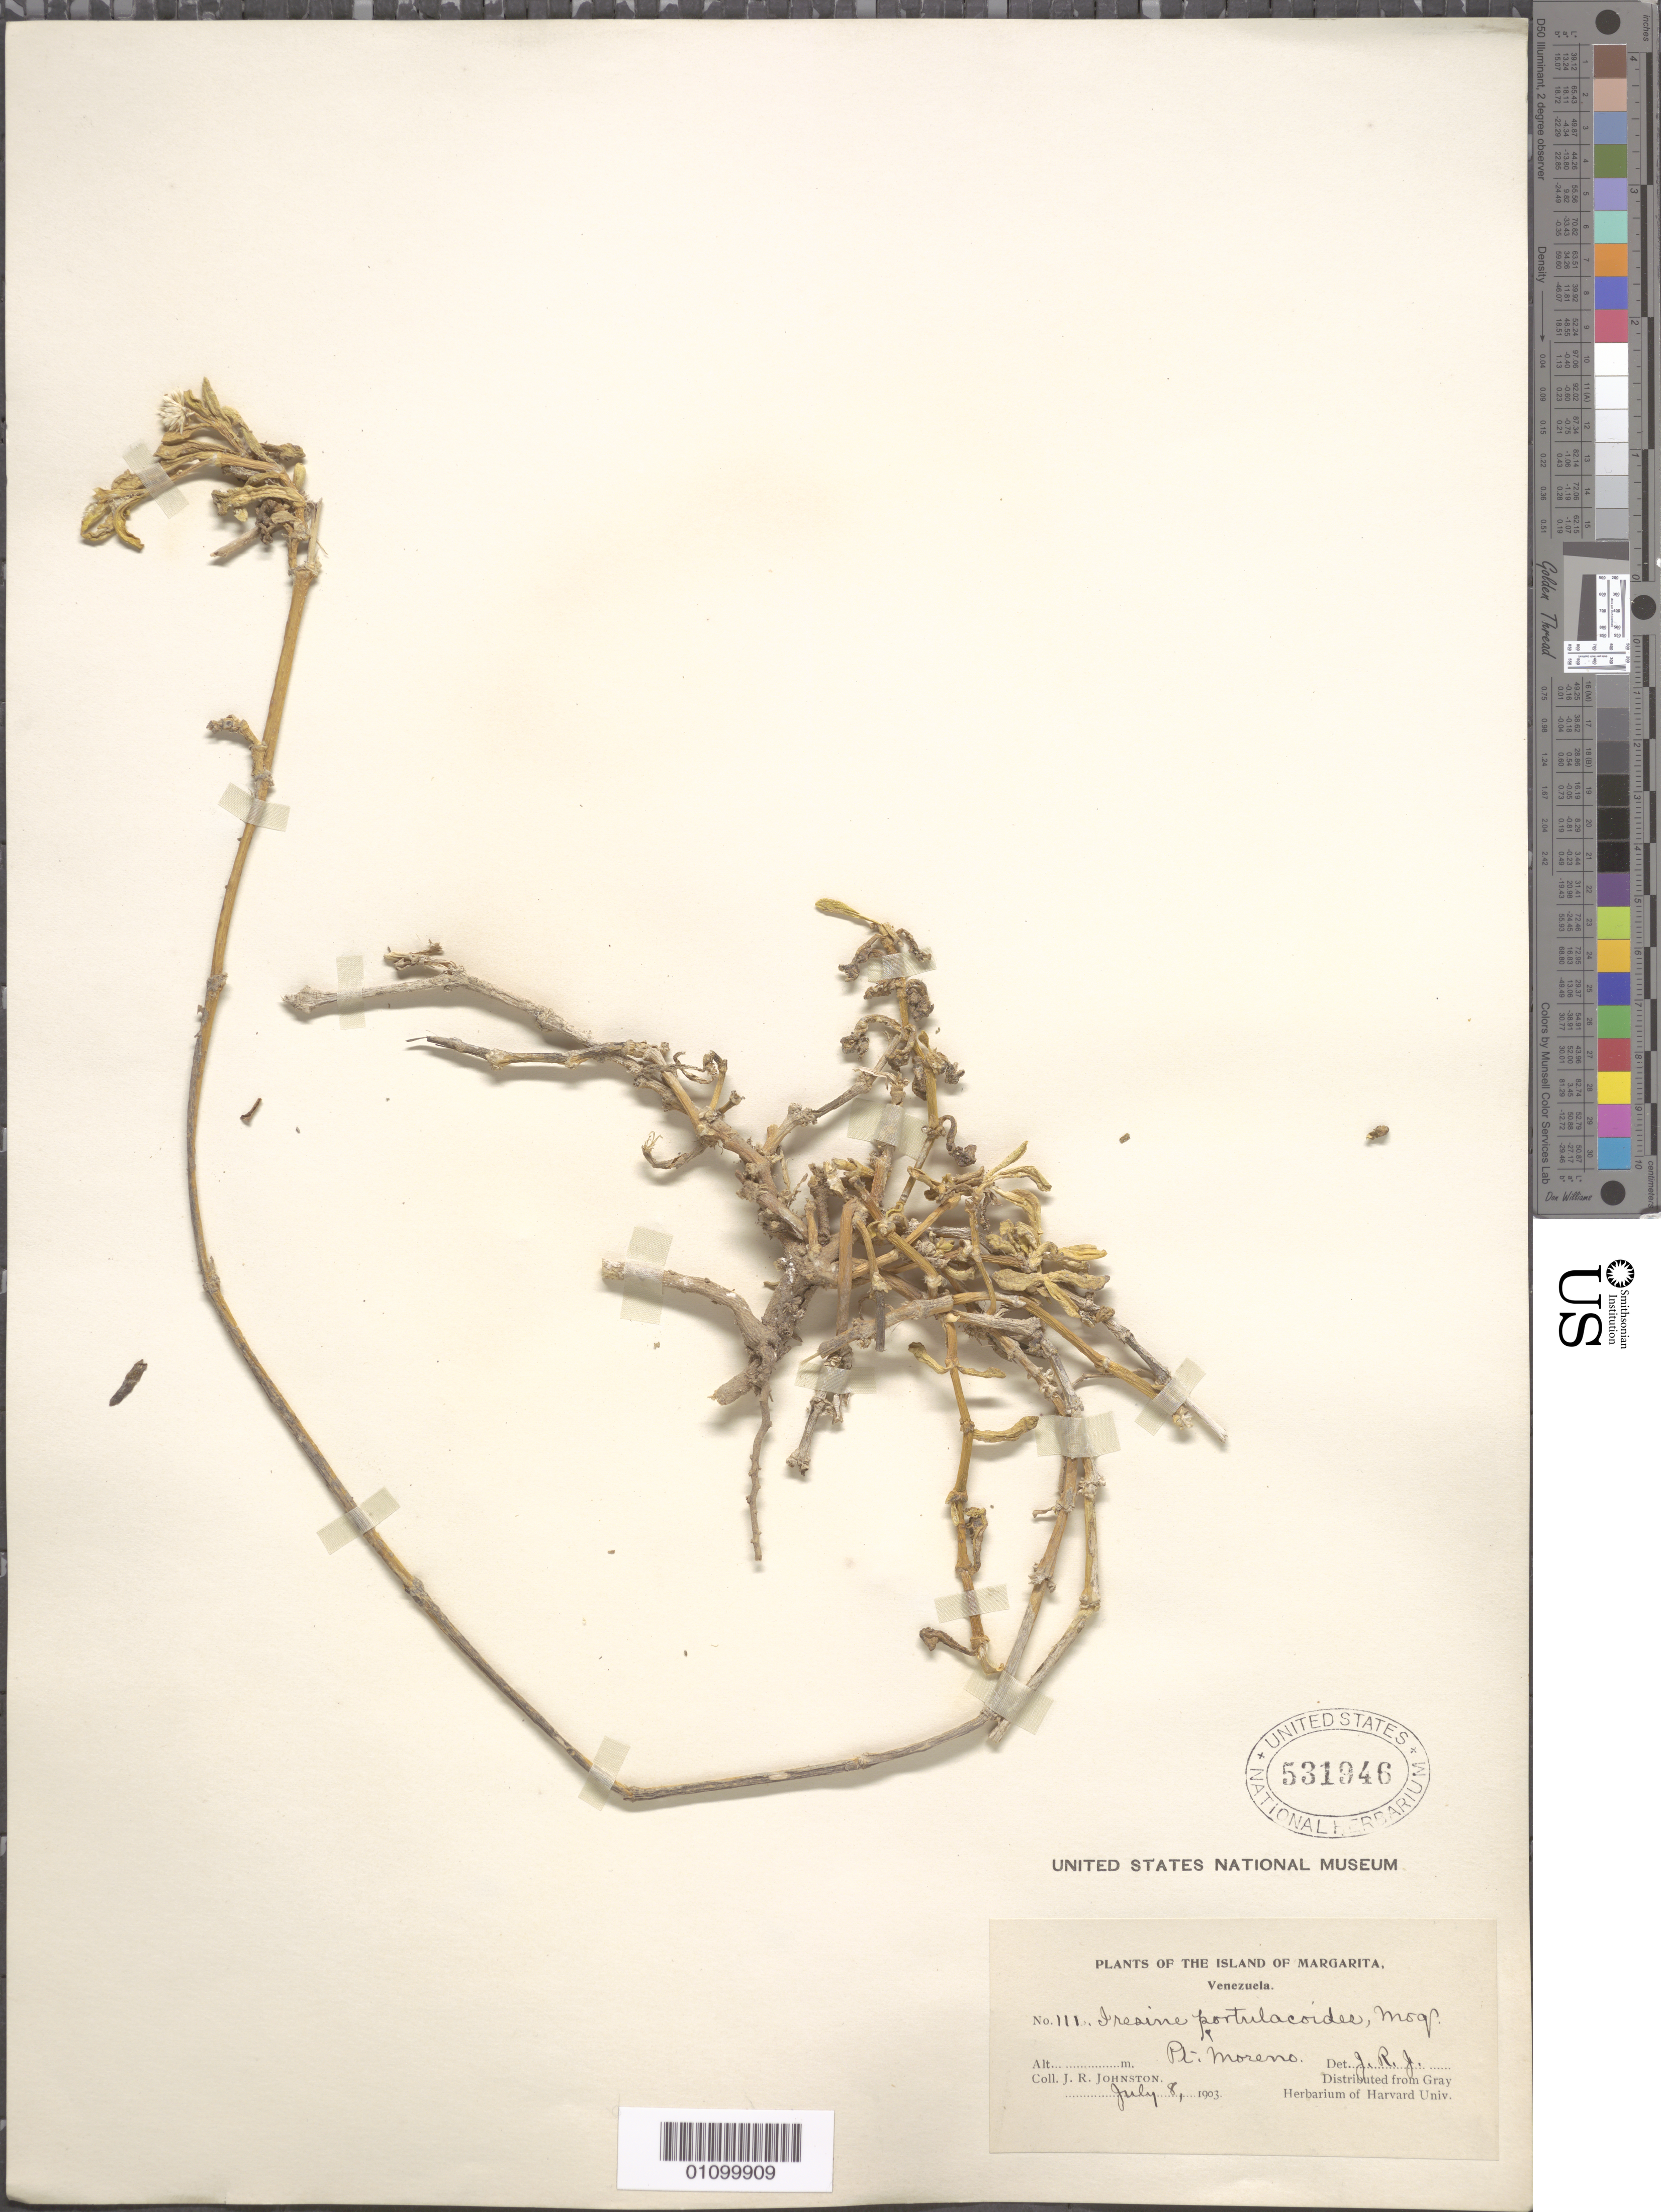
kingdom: Plantae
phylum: Tracheophyta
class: Magnoliopsida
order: Caryophyllales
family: Amaranthaceae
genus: Gomphrena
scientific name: Gomphrena vermicularis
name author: L.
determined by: Strong, Mark T., (BOT), Smithsonian Institution - National Museum of Natural History (UNITED STATES)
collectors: J. Johnston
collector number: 111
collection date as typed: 08 Jul 1903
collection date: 1903-07-08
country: Venezuela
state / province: Nueva Esparta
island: Margarita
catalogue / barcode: US 531946